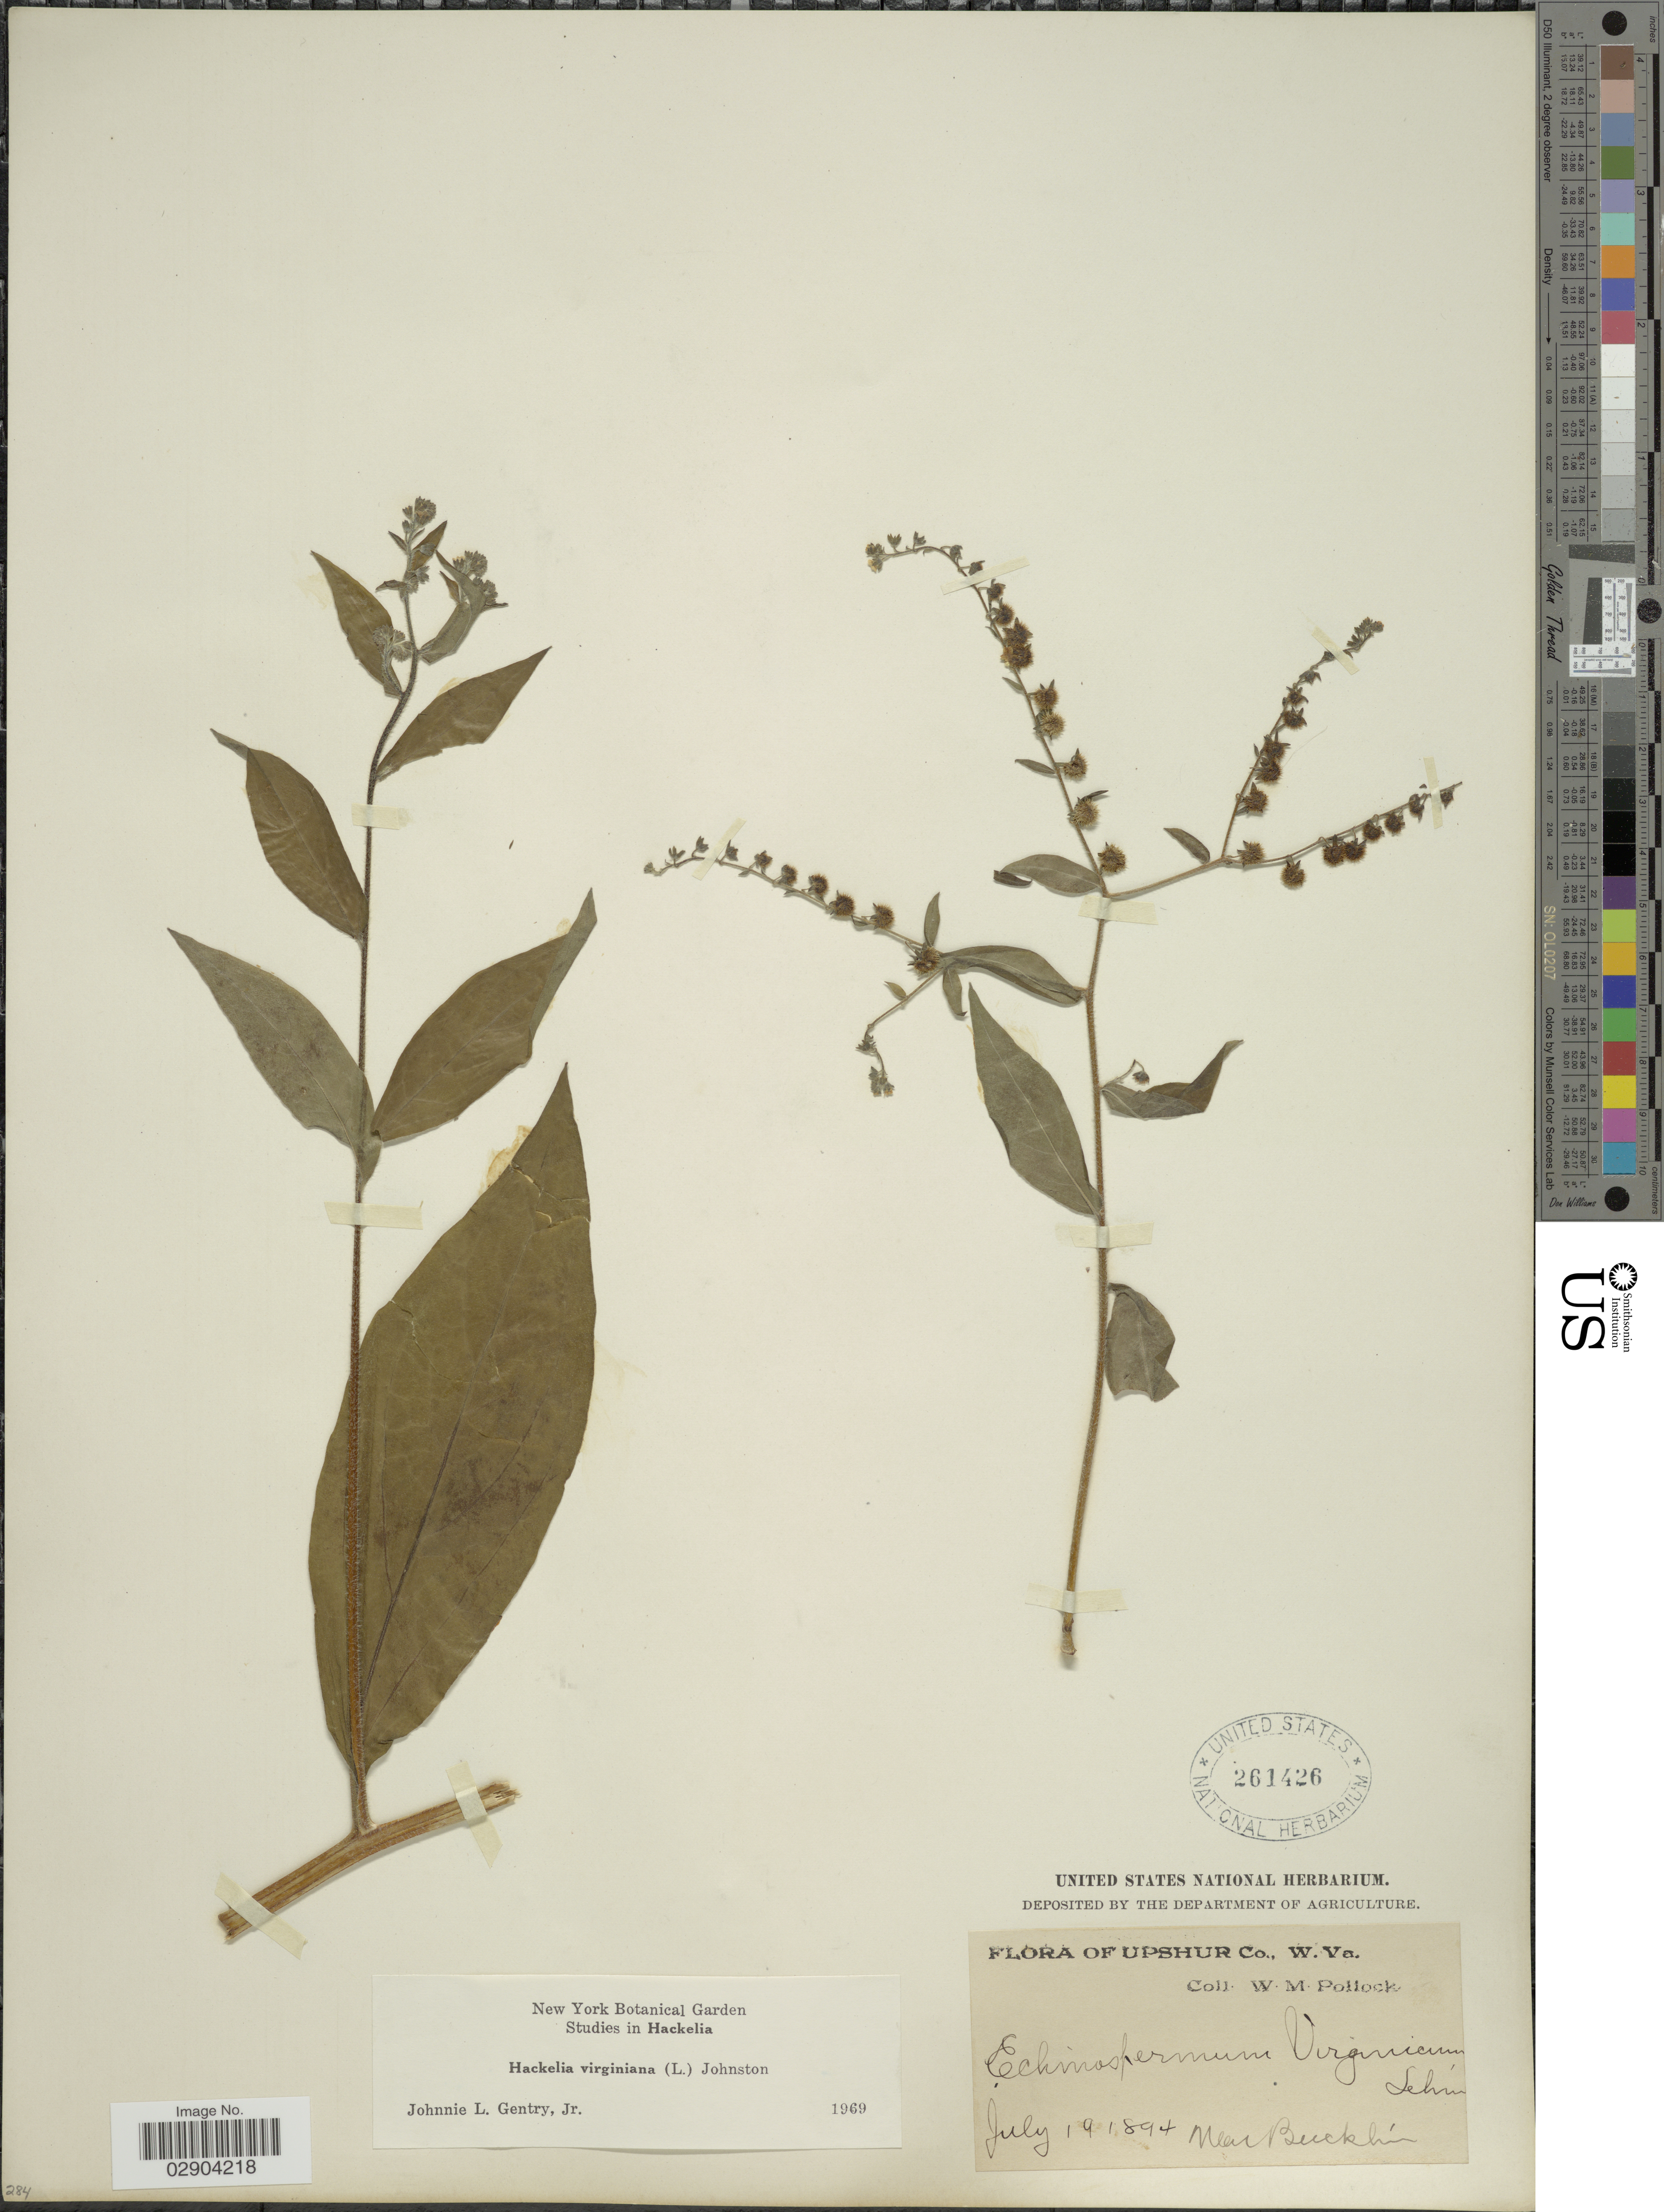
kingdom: Plantae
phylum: Tracheophyta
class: Magnoliopsida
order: Boraginales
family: Boraginaceae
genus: Hackelia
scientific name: Hackelia virginiana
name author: (L.) I.M. Johnst.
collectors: W. M. Pollock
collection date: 1894-07-19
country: United States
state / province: West Virginia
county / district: Upshur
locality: W. Va. Near Bucklin.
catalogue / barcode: US 261426